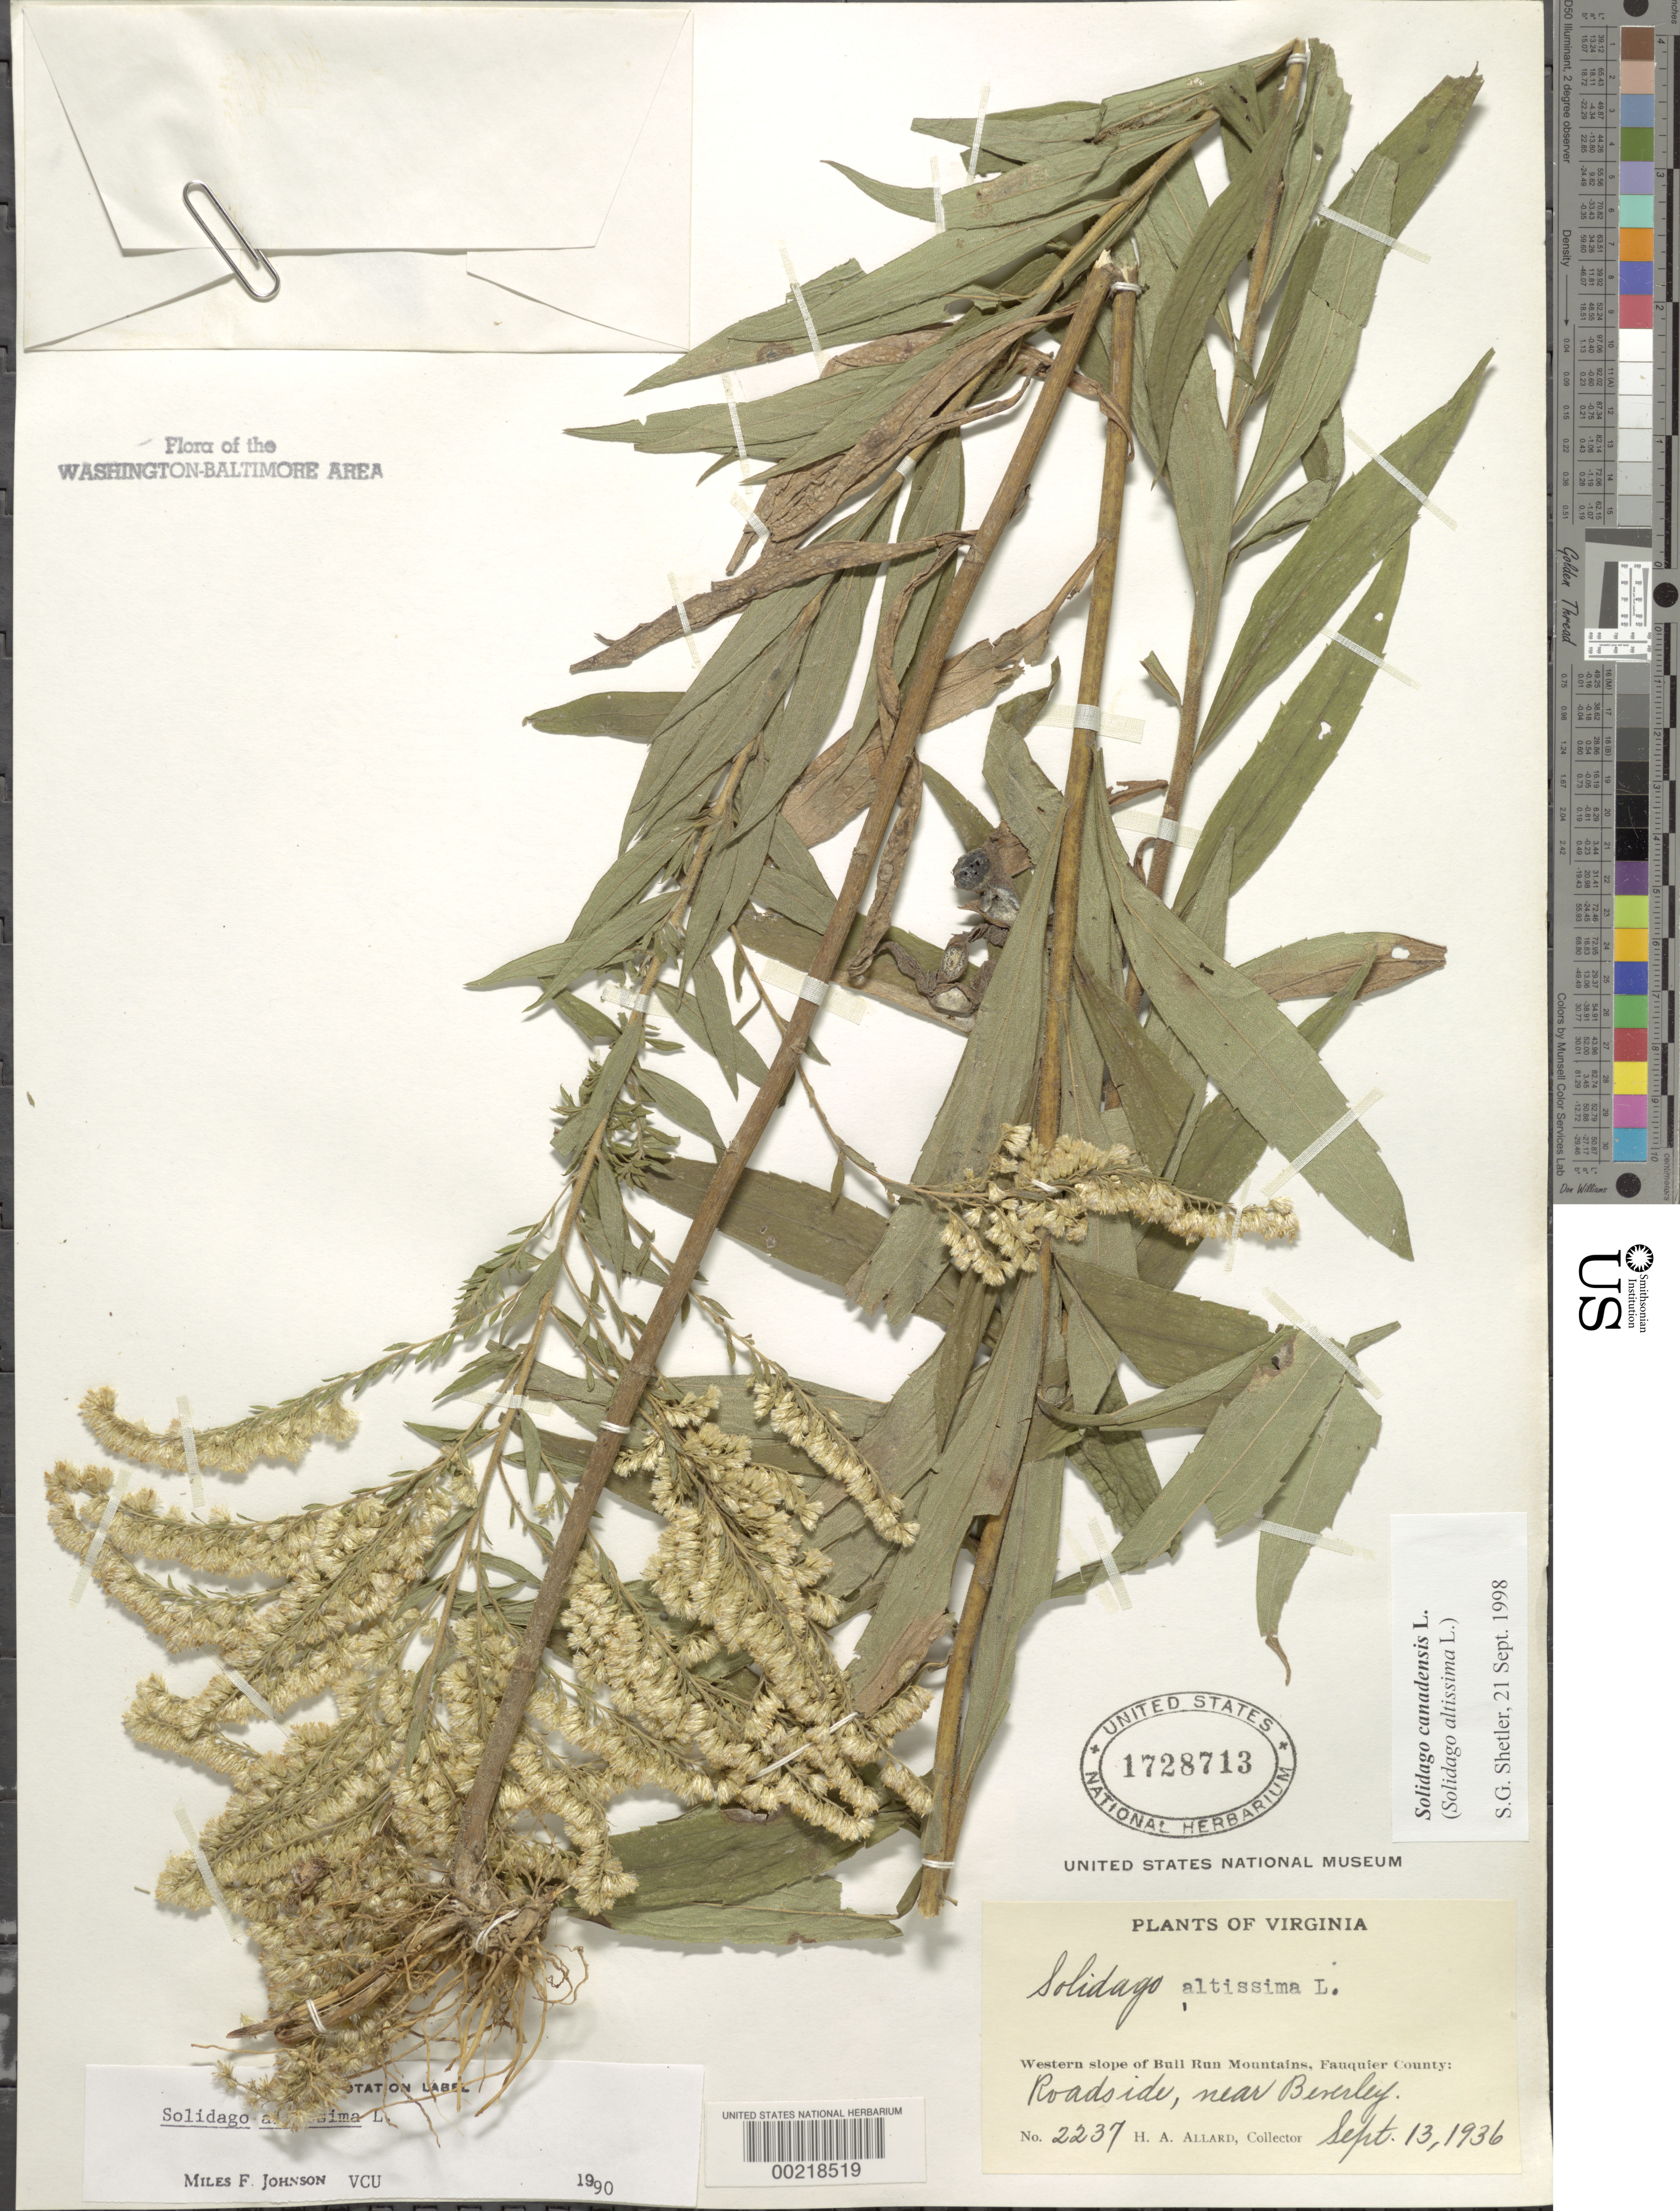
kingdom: Plantae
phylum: Tracheophyta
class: Magnoliopsida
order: Asterales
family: Asteraceae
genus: Solidago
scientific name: Solidago canadensis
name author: L.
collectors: H. A. Allard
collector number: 2237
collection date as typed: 13 Sep 1936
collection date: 1936-09-13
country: United States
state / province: Virginia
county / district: Fauquier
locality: Near Beverley western slope of Bull Run Mountains Bull Run Mts.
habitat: Roadside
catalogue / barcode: US 1728713